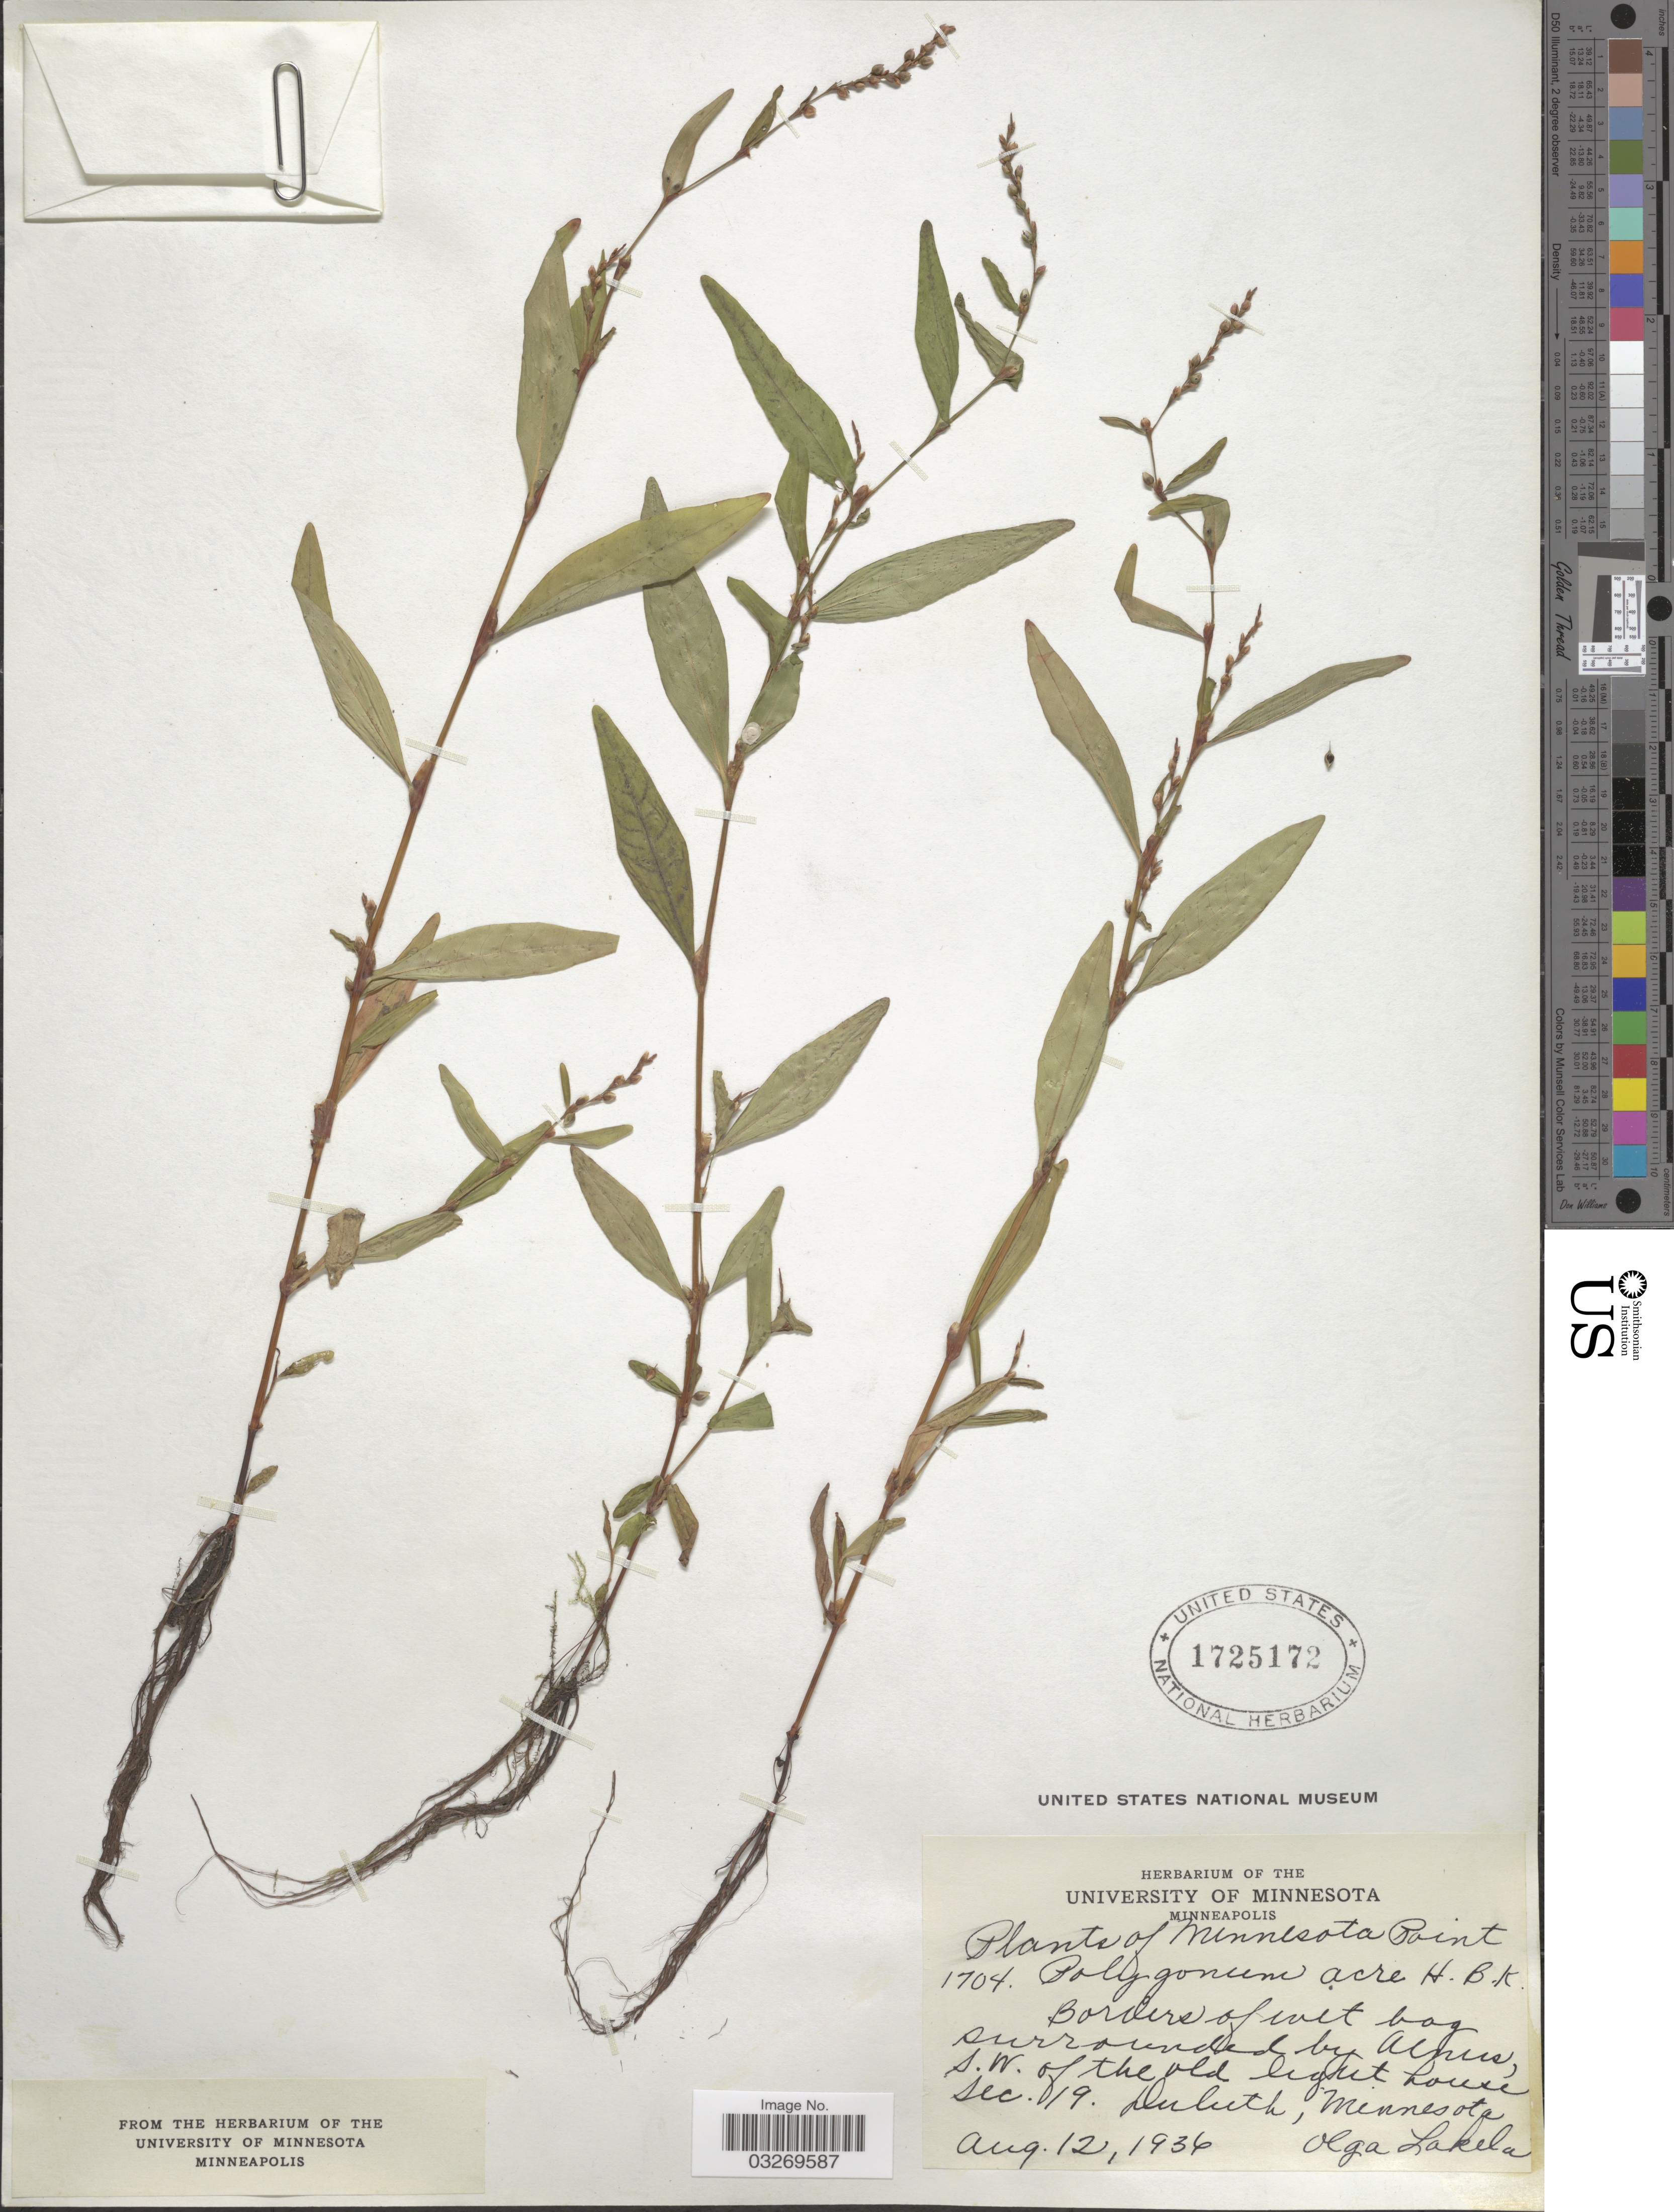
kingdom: Plantae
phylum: Tracheophyta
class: Magnoliopsida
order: Caryophyllales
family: Polygonaceae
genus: Persicaria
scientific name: Persicaria hydropiper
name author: (L.) Delarbre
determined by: Atha, D. E.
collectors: O. K. Lakela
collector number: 1704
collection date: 1936-08-12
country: United States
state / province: Minnesota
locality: Borders of wet bog surrounded by Alnus S.W. of the old Light house sec. 19. Duluth.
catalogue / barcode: US 1725172